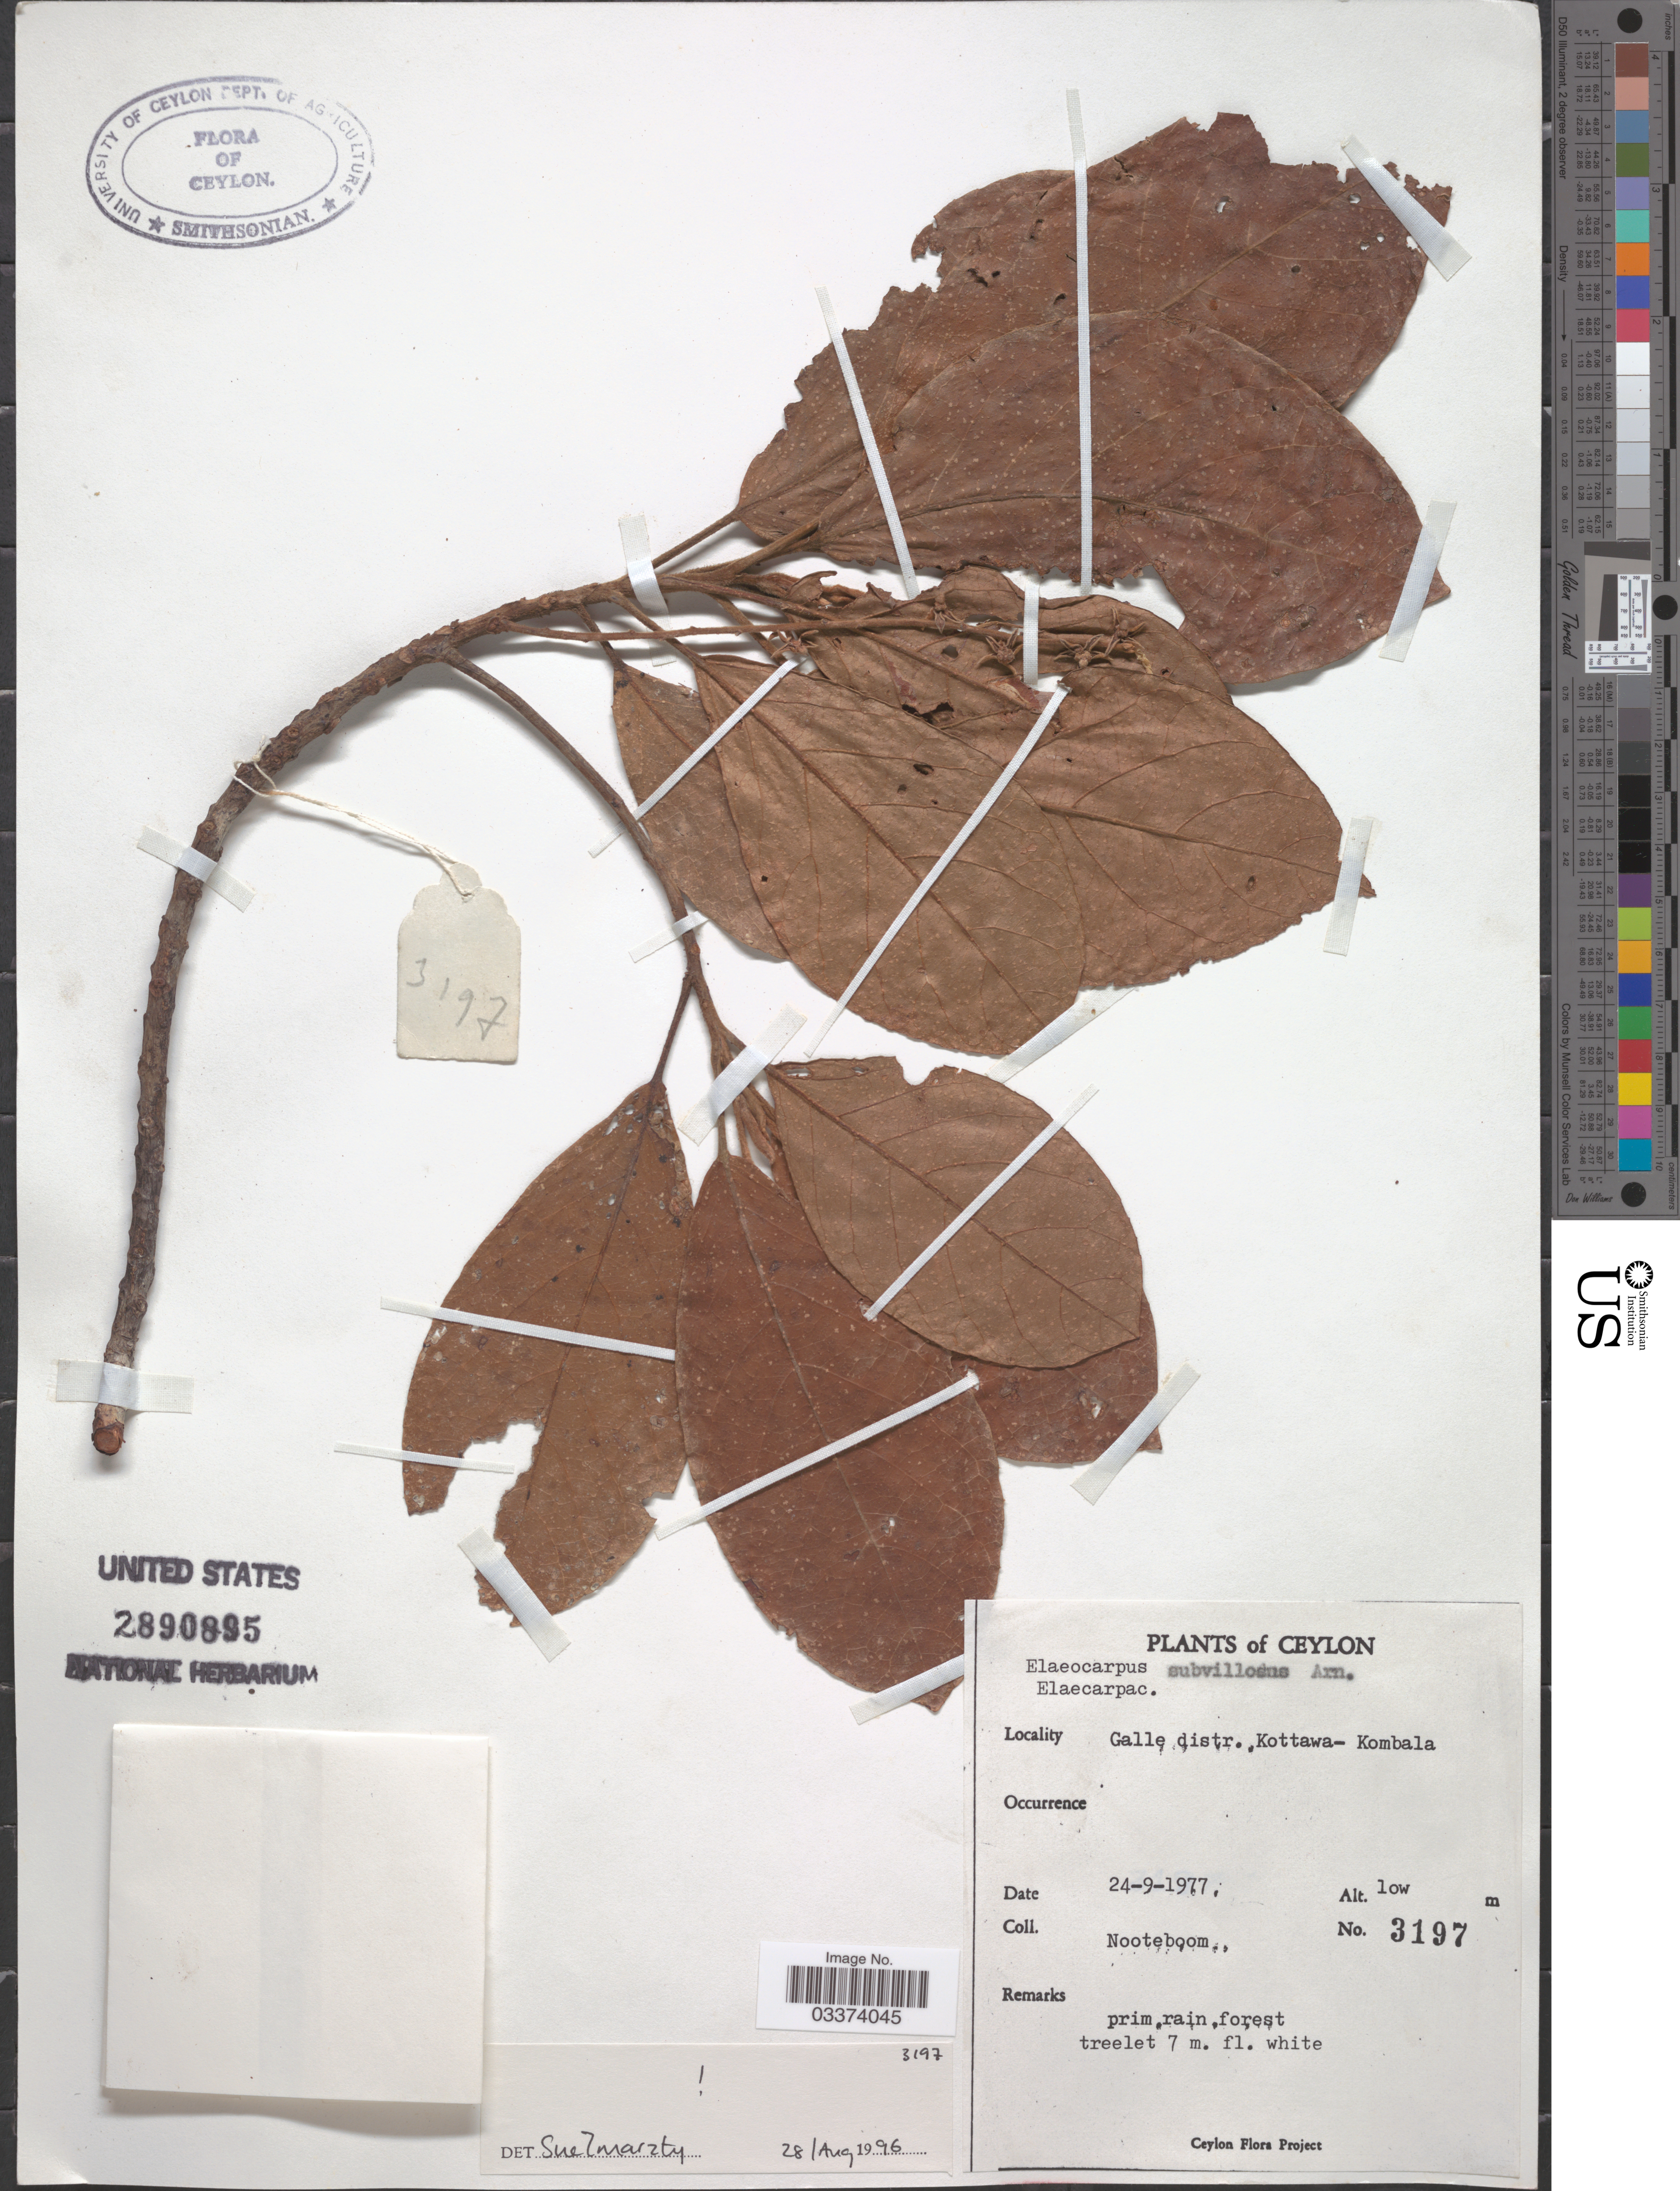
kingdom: Plantae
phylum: Tracheophyta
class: Magnoliopsida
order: Oxalidales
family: Elaeocarpaceae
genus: Elaeocarpus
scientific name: Elaeocarpus subvillosus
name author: Arn.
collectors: Nooteboom, --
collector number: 3197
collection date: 1977-09-24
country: Sri Lanka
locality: Ceylon. Galle distr., Kottawa- Kombala.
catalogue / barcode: US 2890895